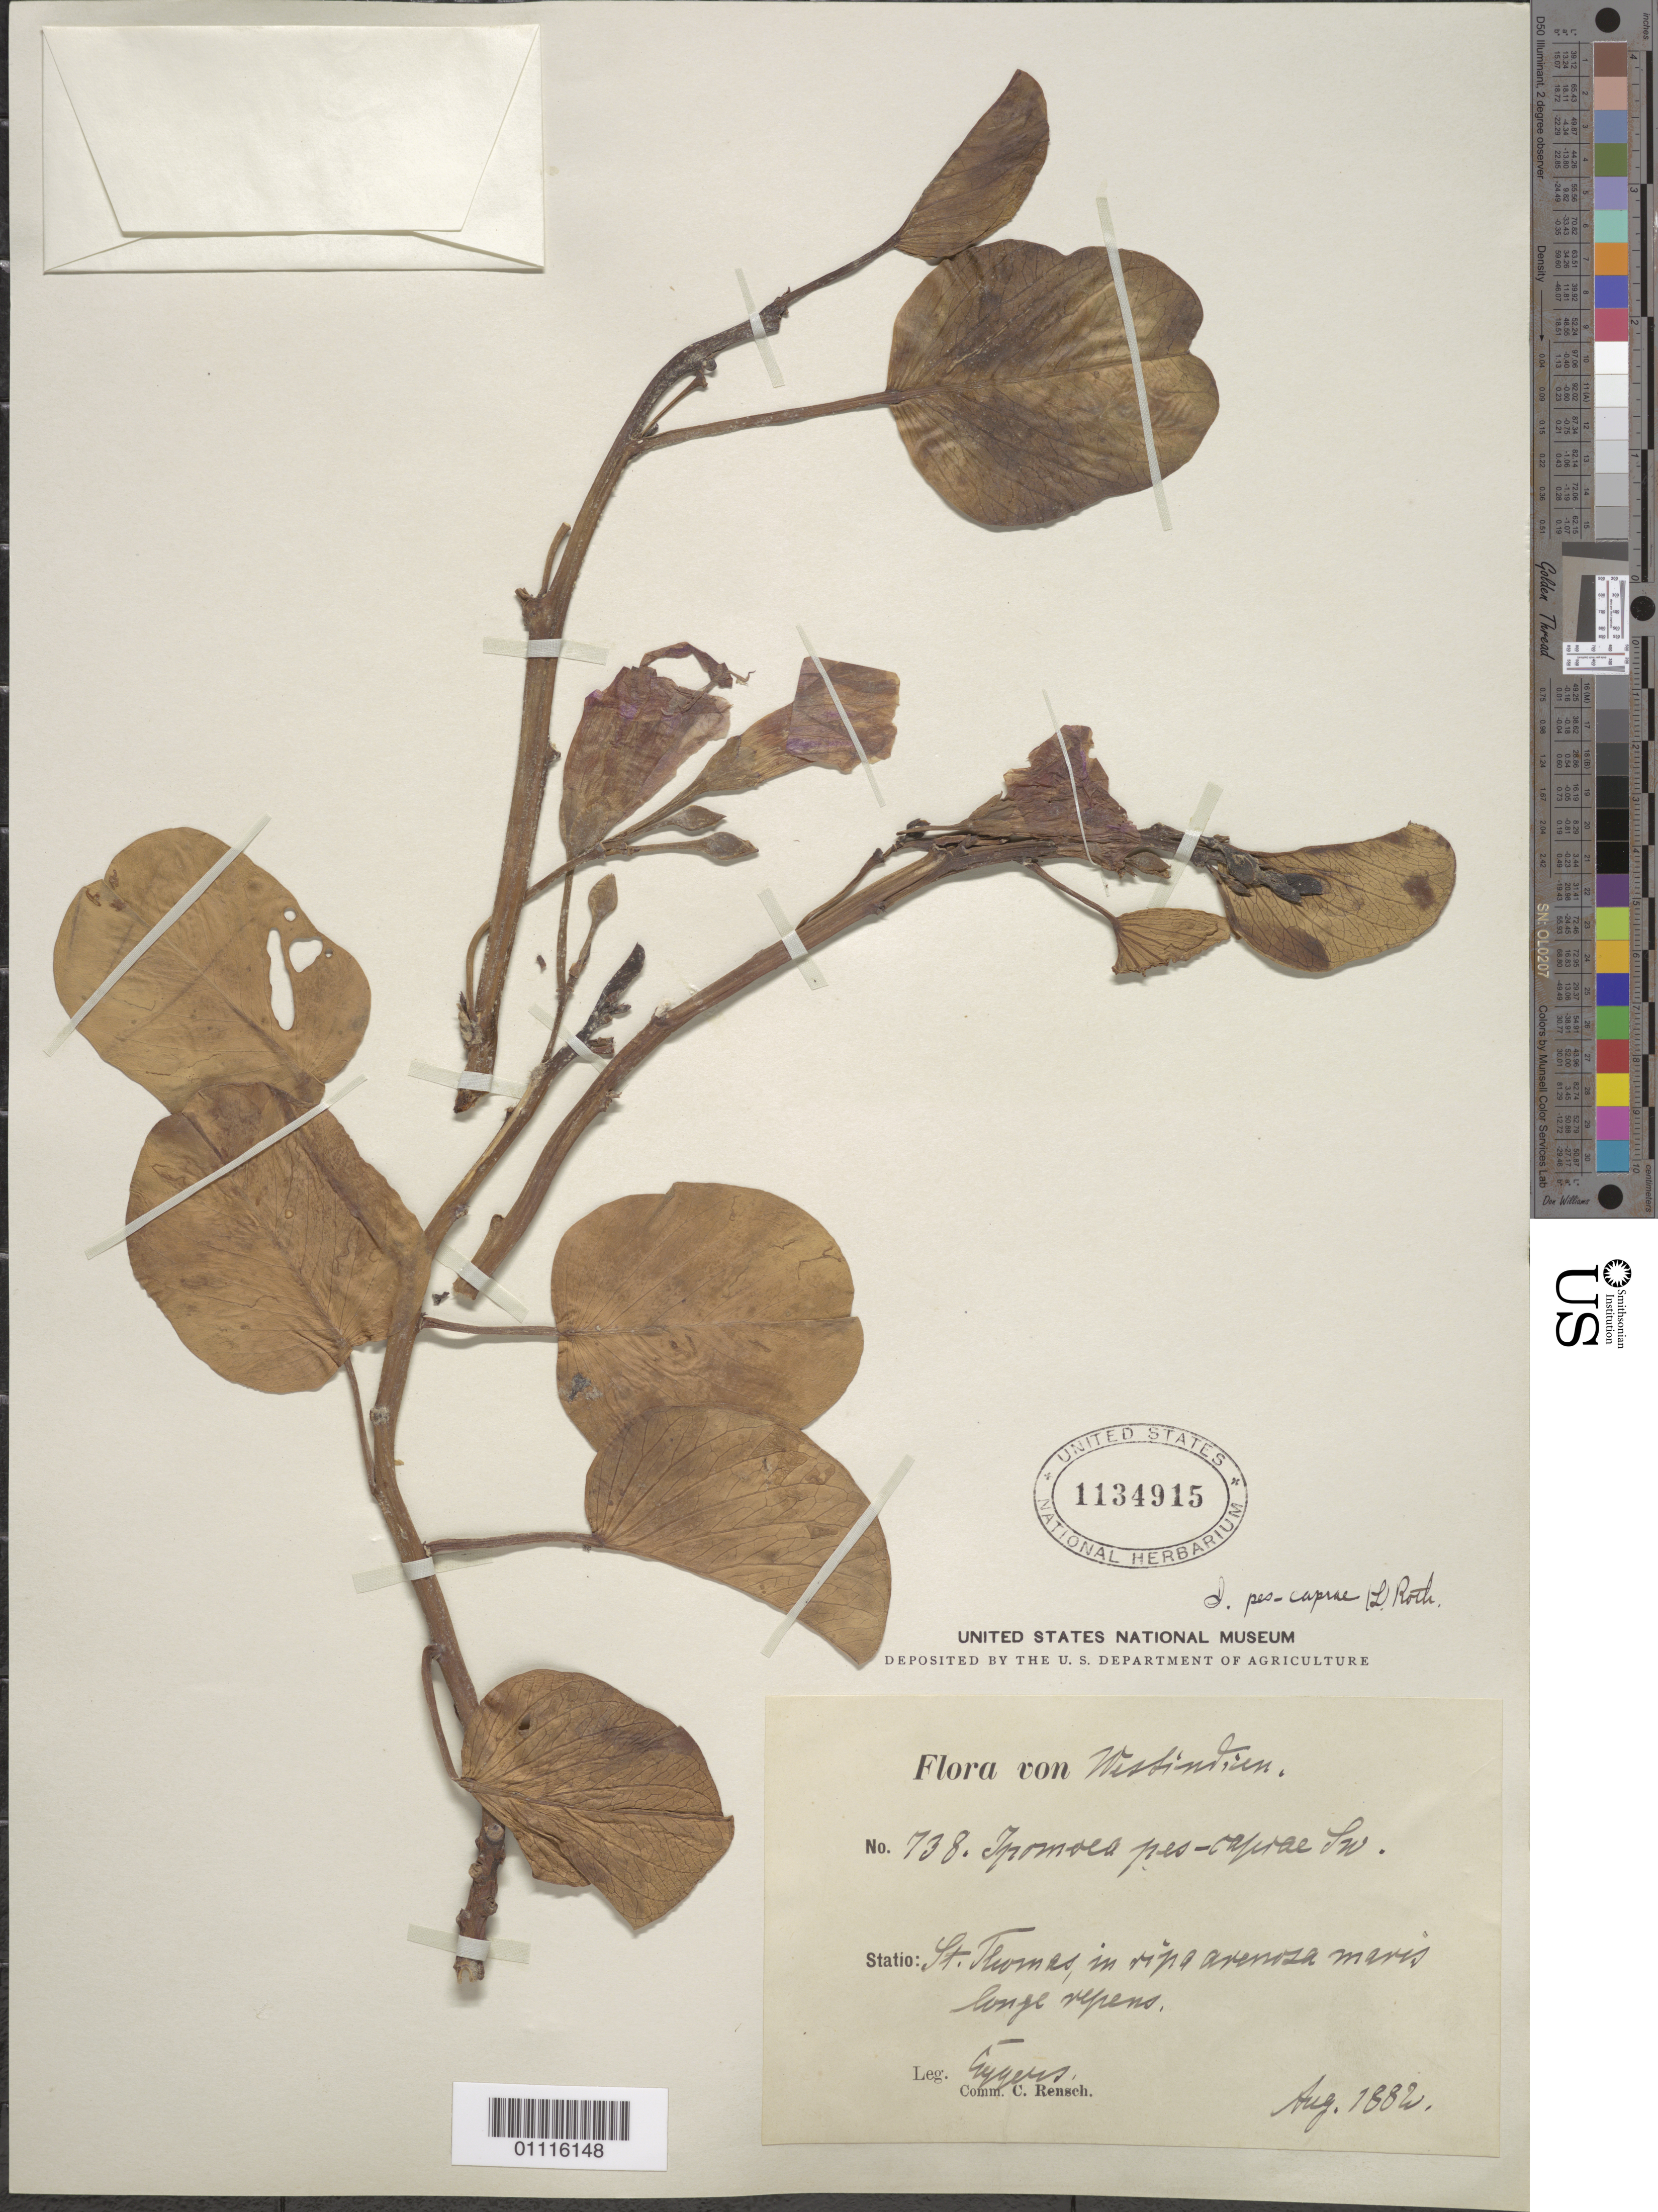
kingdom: Plantae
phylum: Tracheophyta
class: Magnoliopsida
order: Solanales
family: Convolvulaceae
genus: Ipomoea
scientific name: Ipomoea pes-caprae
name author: (L.) R. Br.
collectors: H. F. A. von Eggers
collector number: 738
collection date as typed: Aug 1882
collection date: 1882-08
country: U.S. Virgin Islands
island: St. Thomas I.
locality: In ripa aremosa maris. Longe repens.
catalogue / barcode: US 1134915